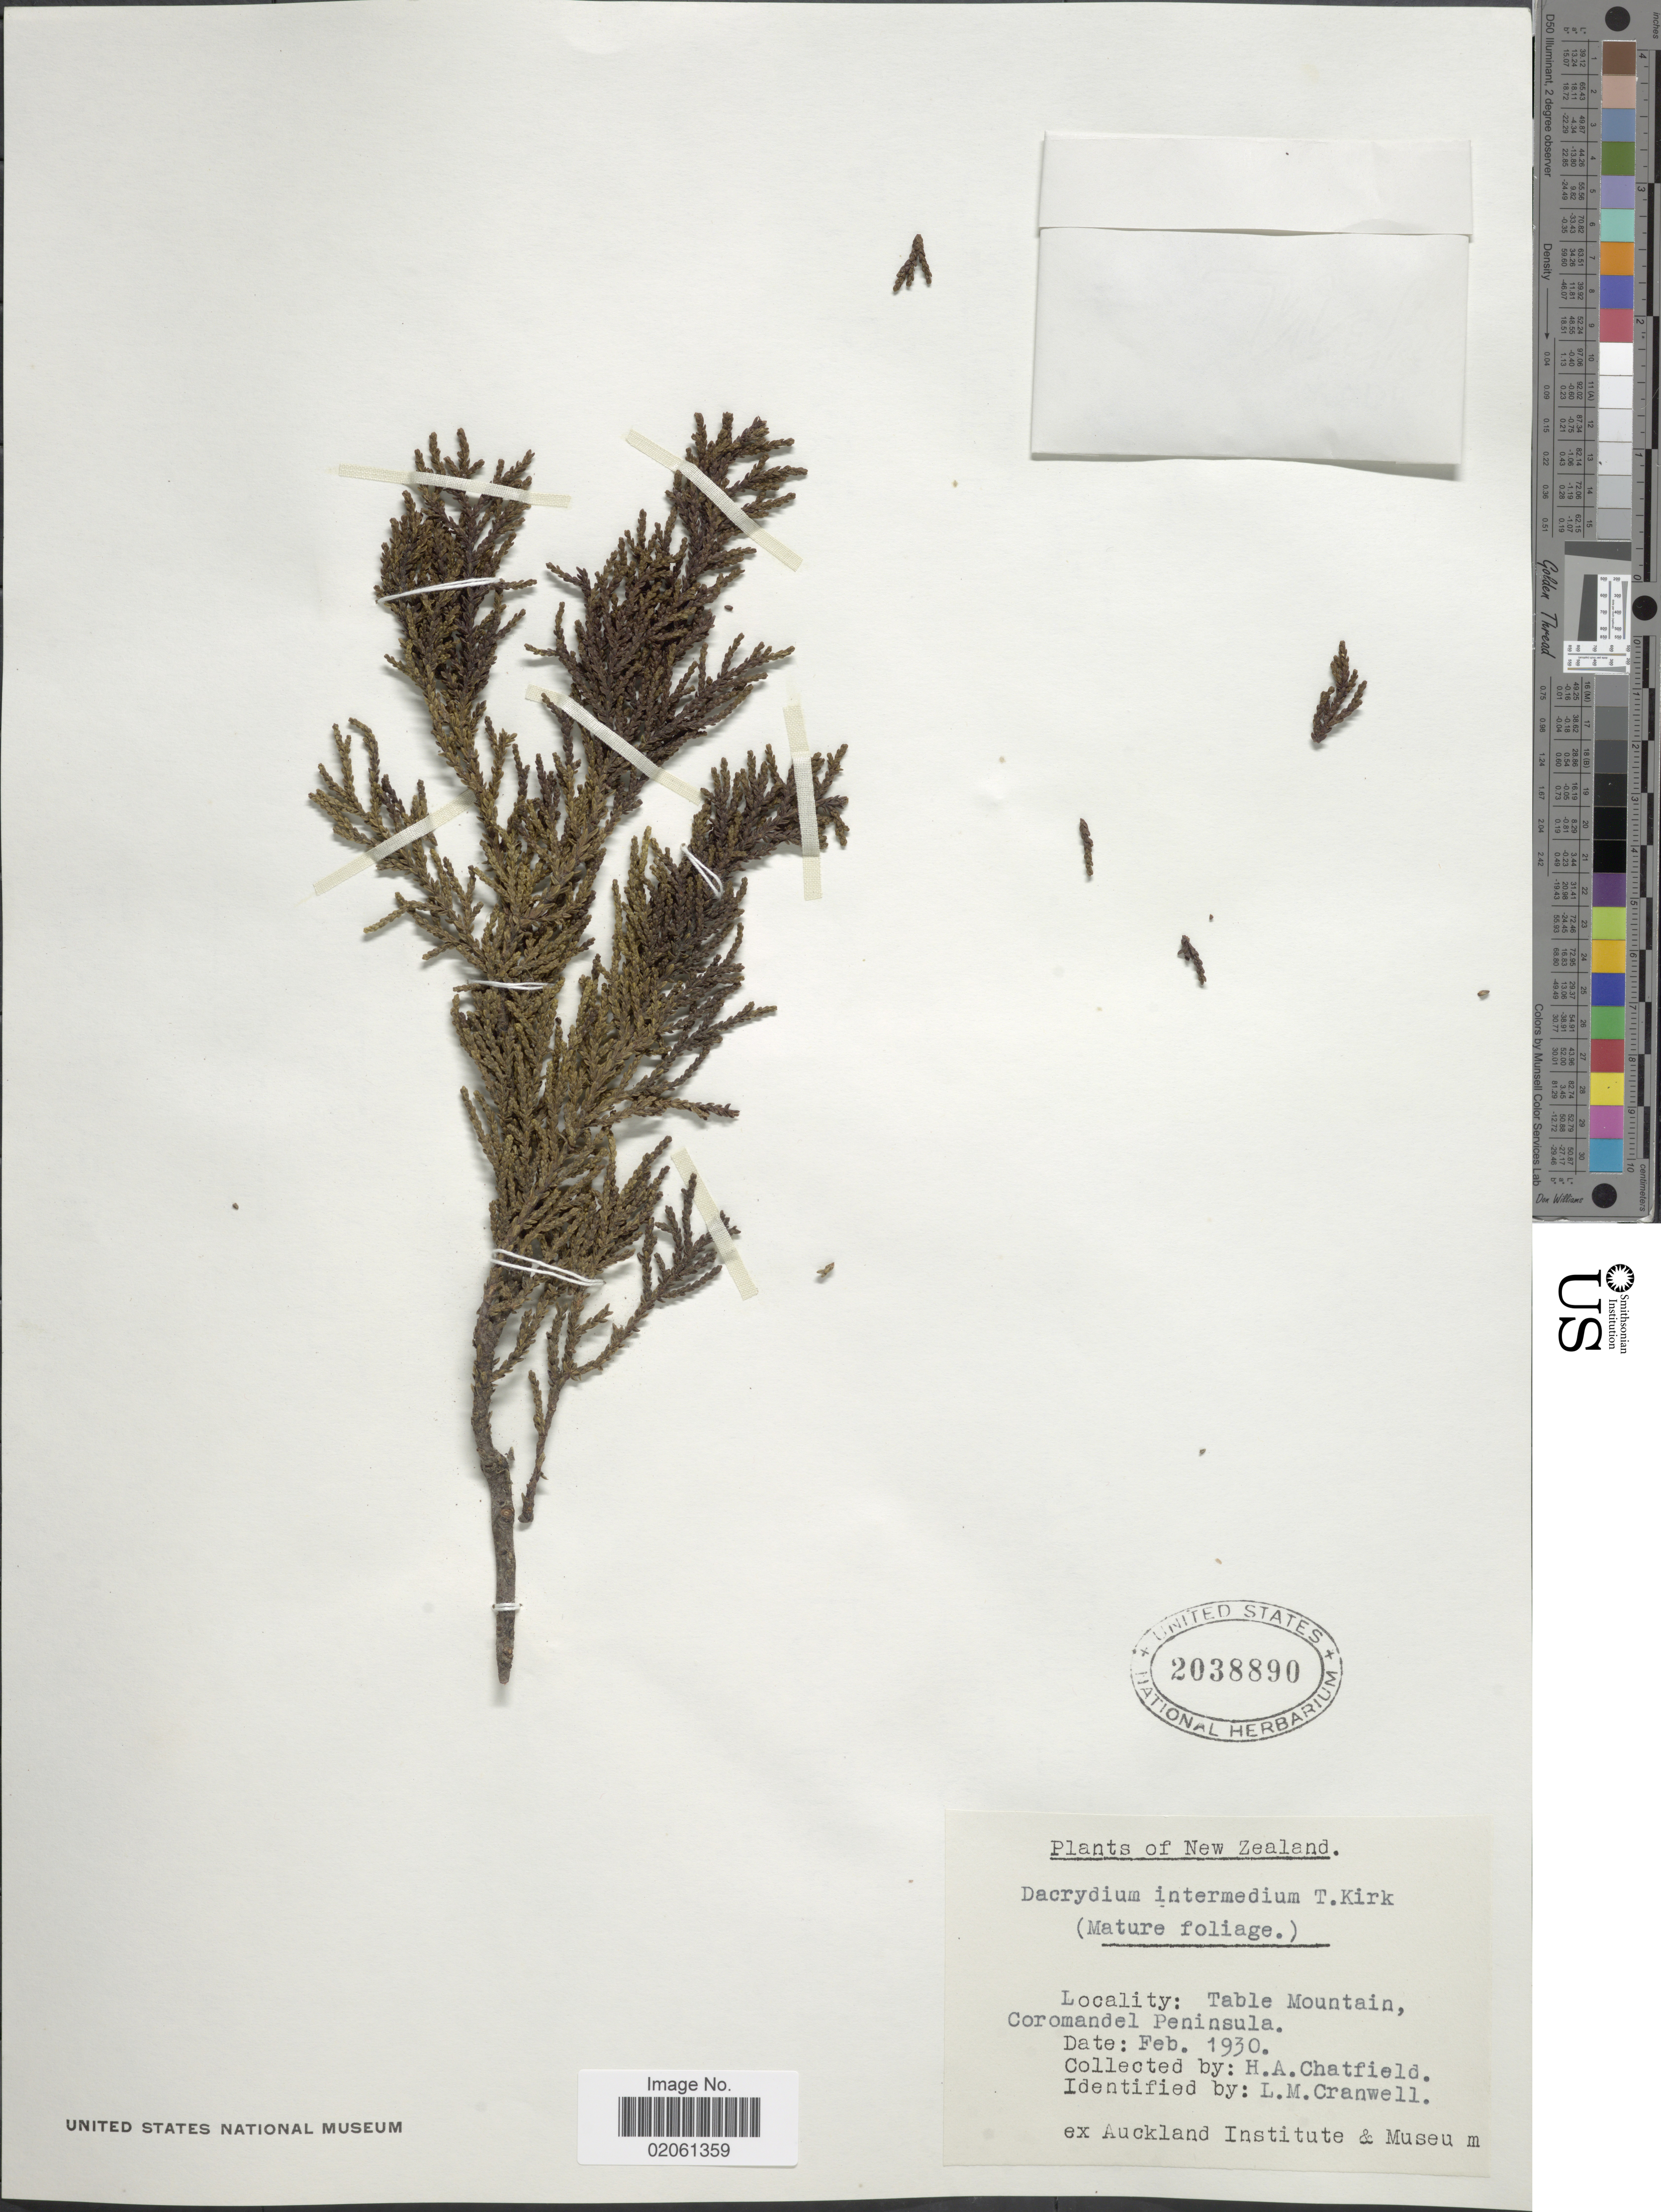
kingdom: Plantae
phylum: Tracheophyta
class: Pinopsida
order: Pinales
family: Podocarpaceae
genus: Dacrydium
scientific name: Dacrydium intermedium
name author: Kirk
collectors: H. Chatfield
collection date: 1930-02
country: New Zealand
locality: Table Mountain, Coromandel Peninsula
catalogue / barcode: US 2038890